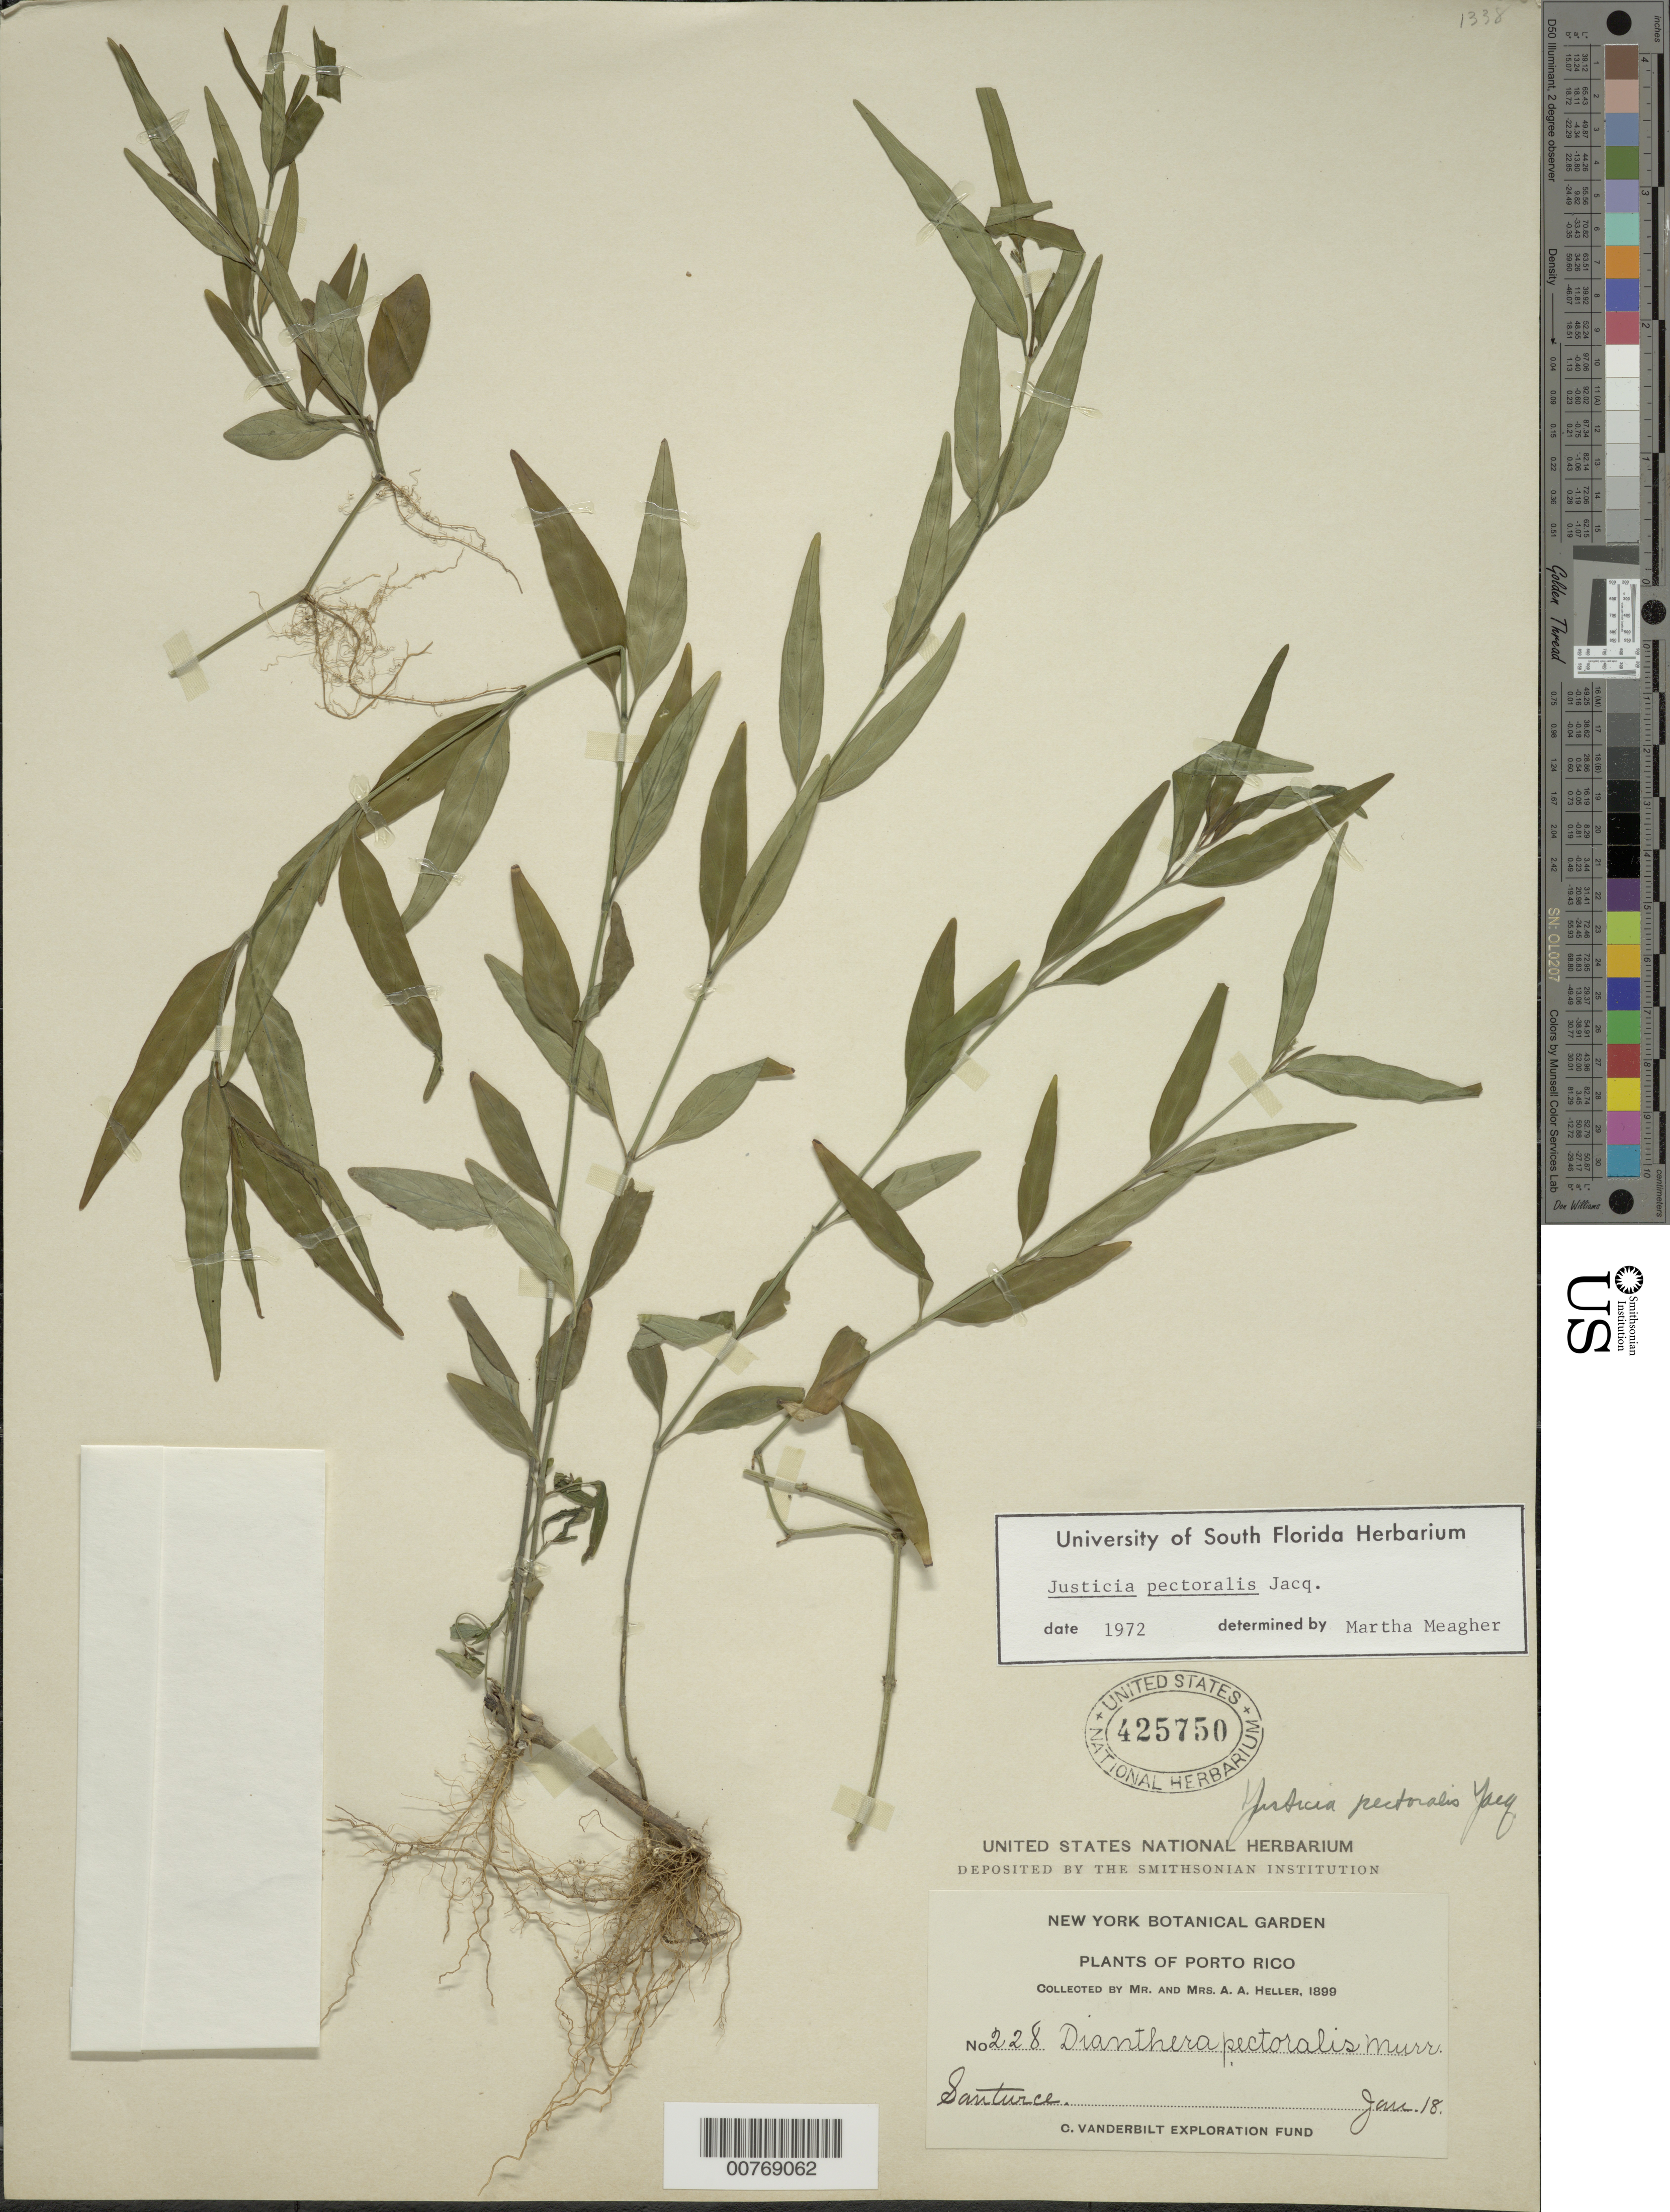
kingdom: Plantae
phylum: Tracheophyta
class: Magnoliopsida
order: Lamiales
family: Acanthaceae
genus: Justicia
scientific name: Justicia pectoralis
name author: Jacq.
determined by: Meagher, M.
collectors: A. A. Heller & E. G. Heller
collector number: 228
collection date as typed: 18 Jan 1899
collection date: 1899-01-18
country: Puerto Rico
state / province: San Juan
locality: Santurce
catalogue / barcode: US 425750